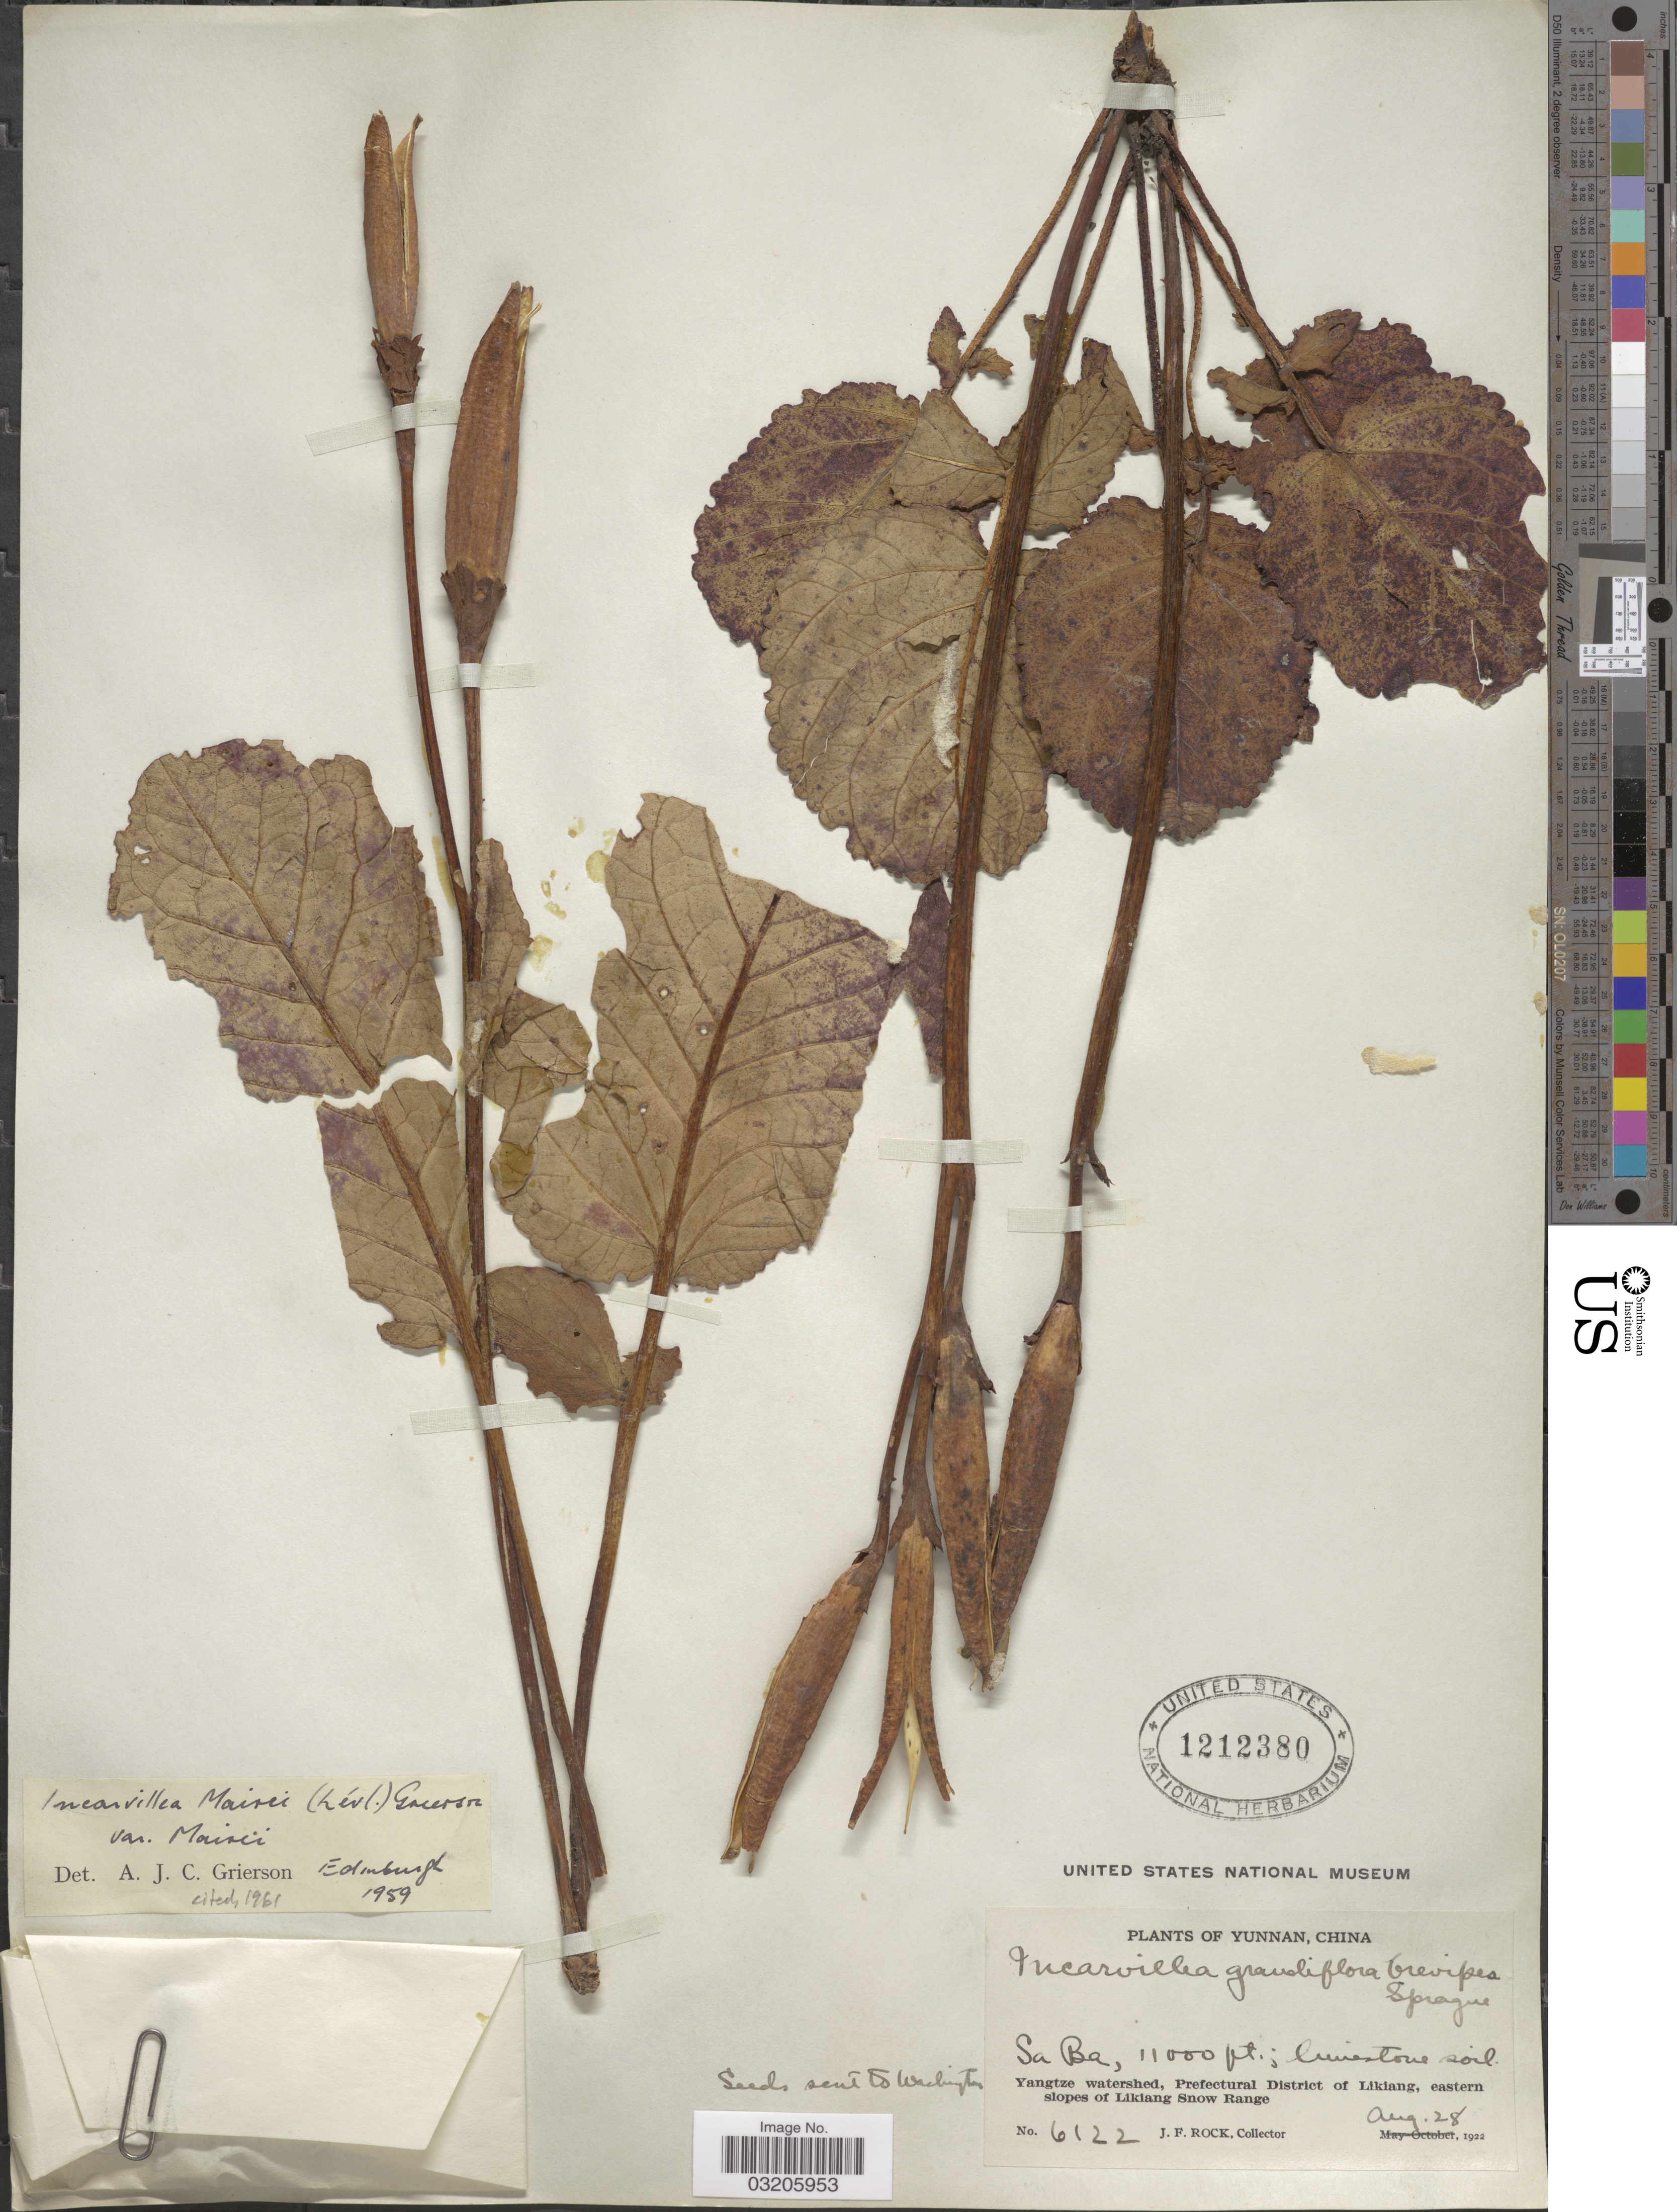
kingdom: Plantae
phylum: Tracheophyta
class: Magnoliopsida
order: Lamiales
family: Bignoniaceae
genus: Incarvillea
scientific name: Incarvillea mairei var. mairei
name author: (H. Lév.) Grierson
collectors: J. Rock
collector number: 6122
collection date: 1922-08-28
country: China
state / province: Yunnan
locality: Sa Ba. Yangtze watershed, Prefectural District of Likiang, eastern slopes of Likiang Snow Range.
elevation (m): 3353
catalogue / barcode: US 1212380